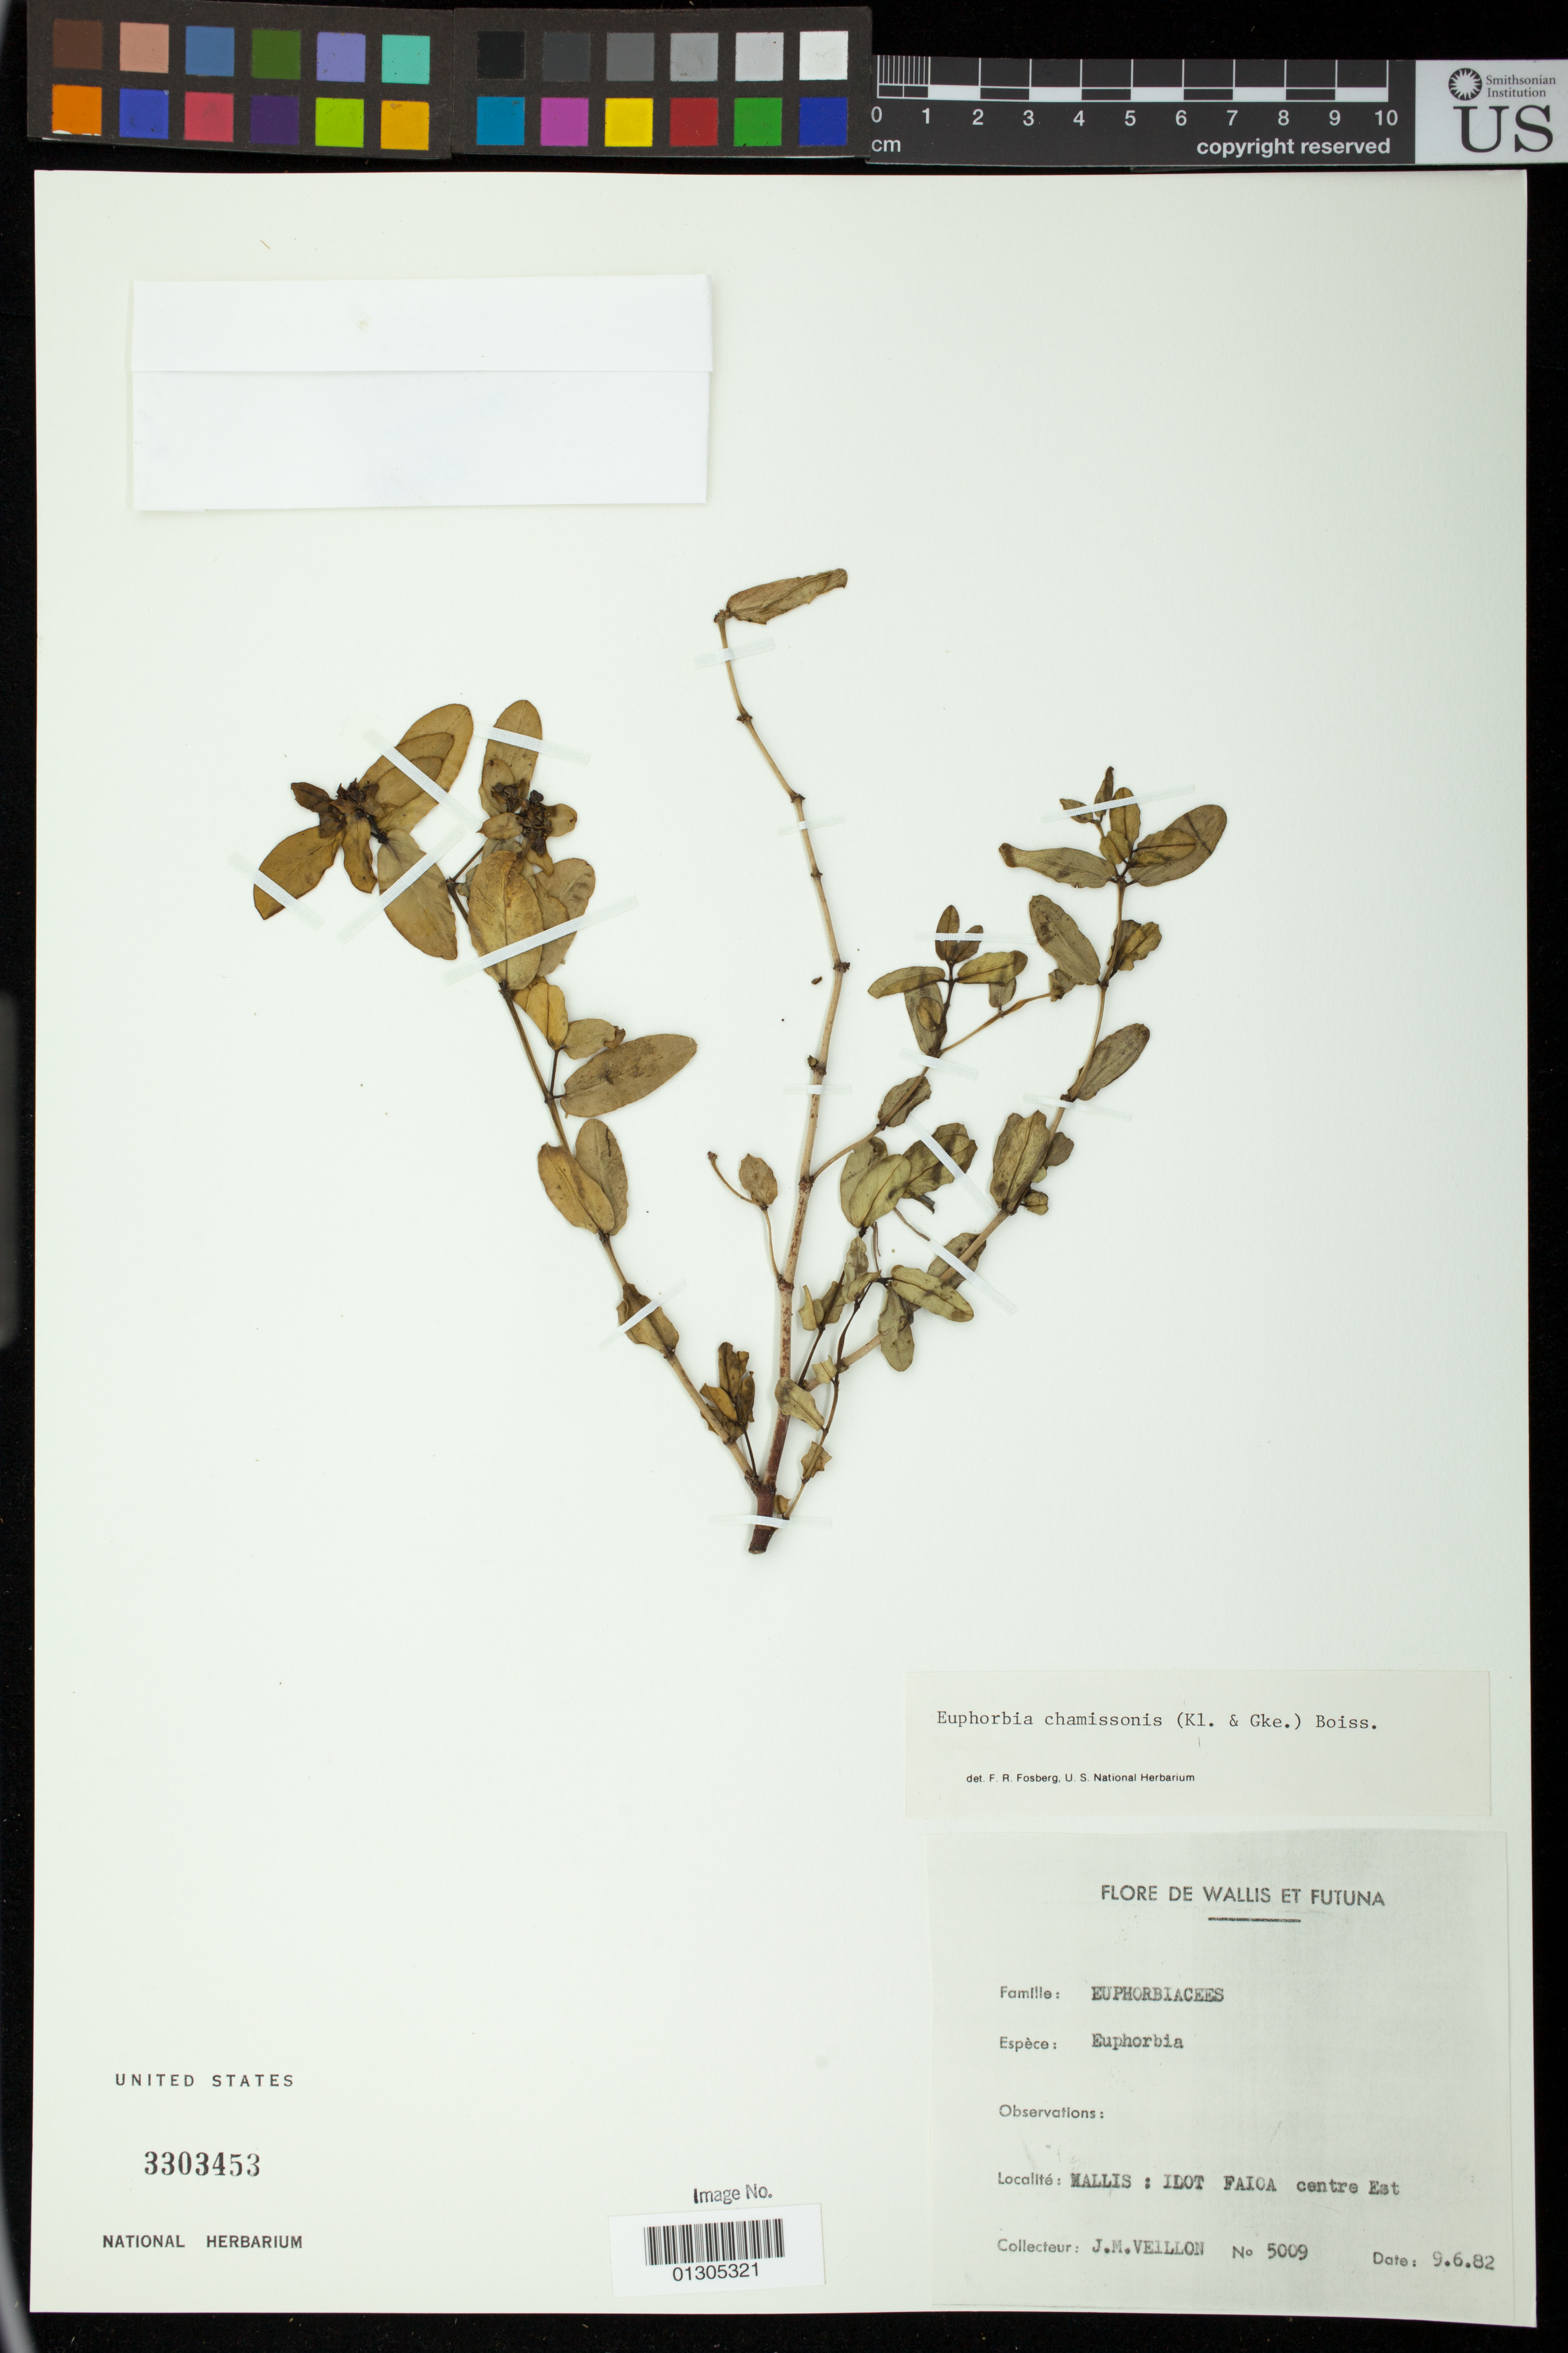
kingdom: Plantae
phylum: Tracheophyta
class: Magnoliopsida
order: Malpighiales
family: Euphorbiaceae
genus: Euphorbia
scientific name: Euphorbia chamissonis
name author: (Klotzsch ex Klotzsch & Garcke) Boiss.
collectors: J. Veillon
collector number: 5009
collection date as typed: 9.6.82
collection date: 1982-06-09 or 1982-09-06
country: Wallis and Futuna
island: Wallis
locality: Wallis : Idot Faioa centre Est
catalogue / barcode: US 3303453